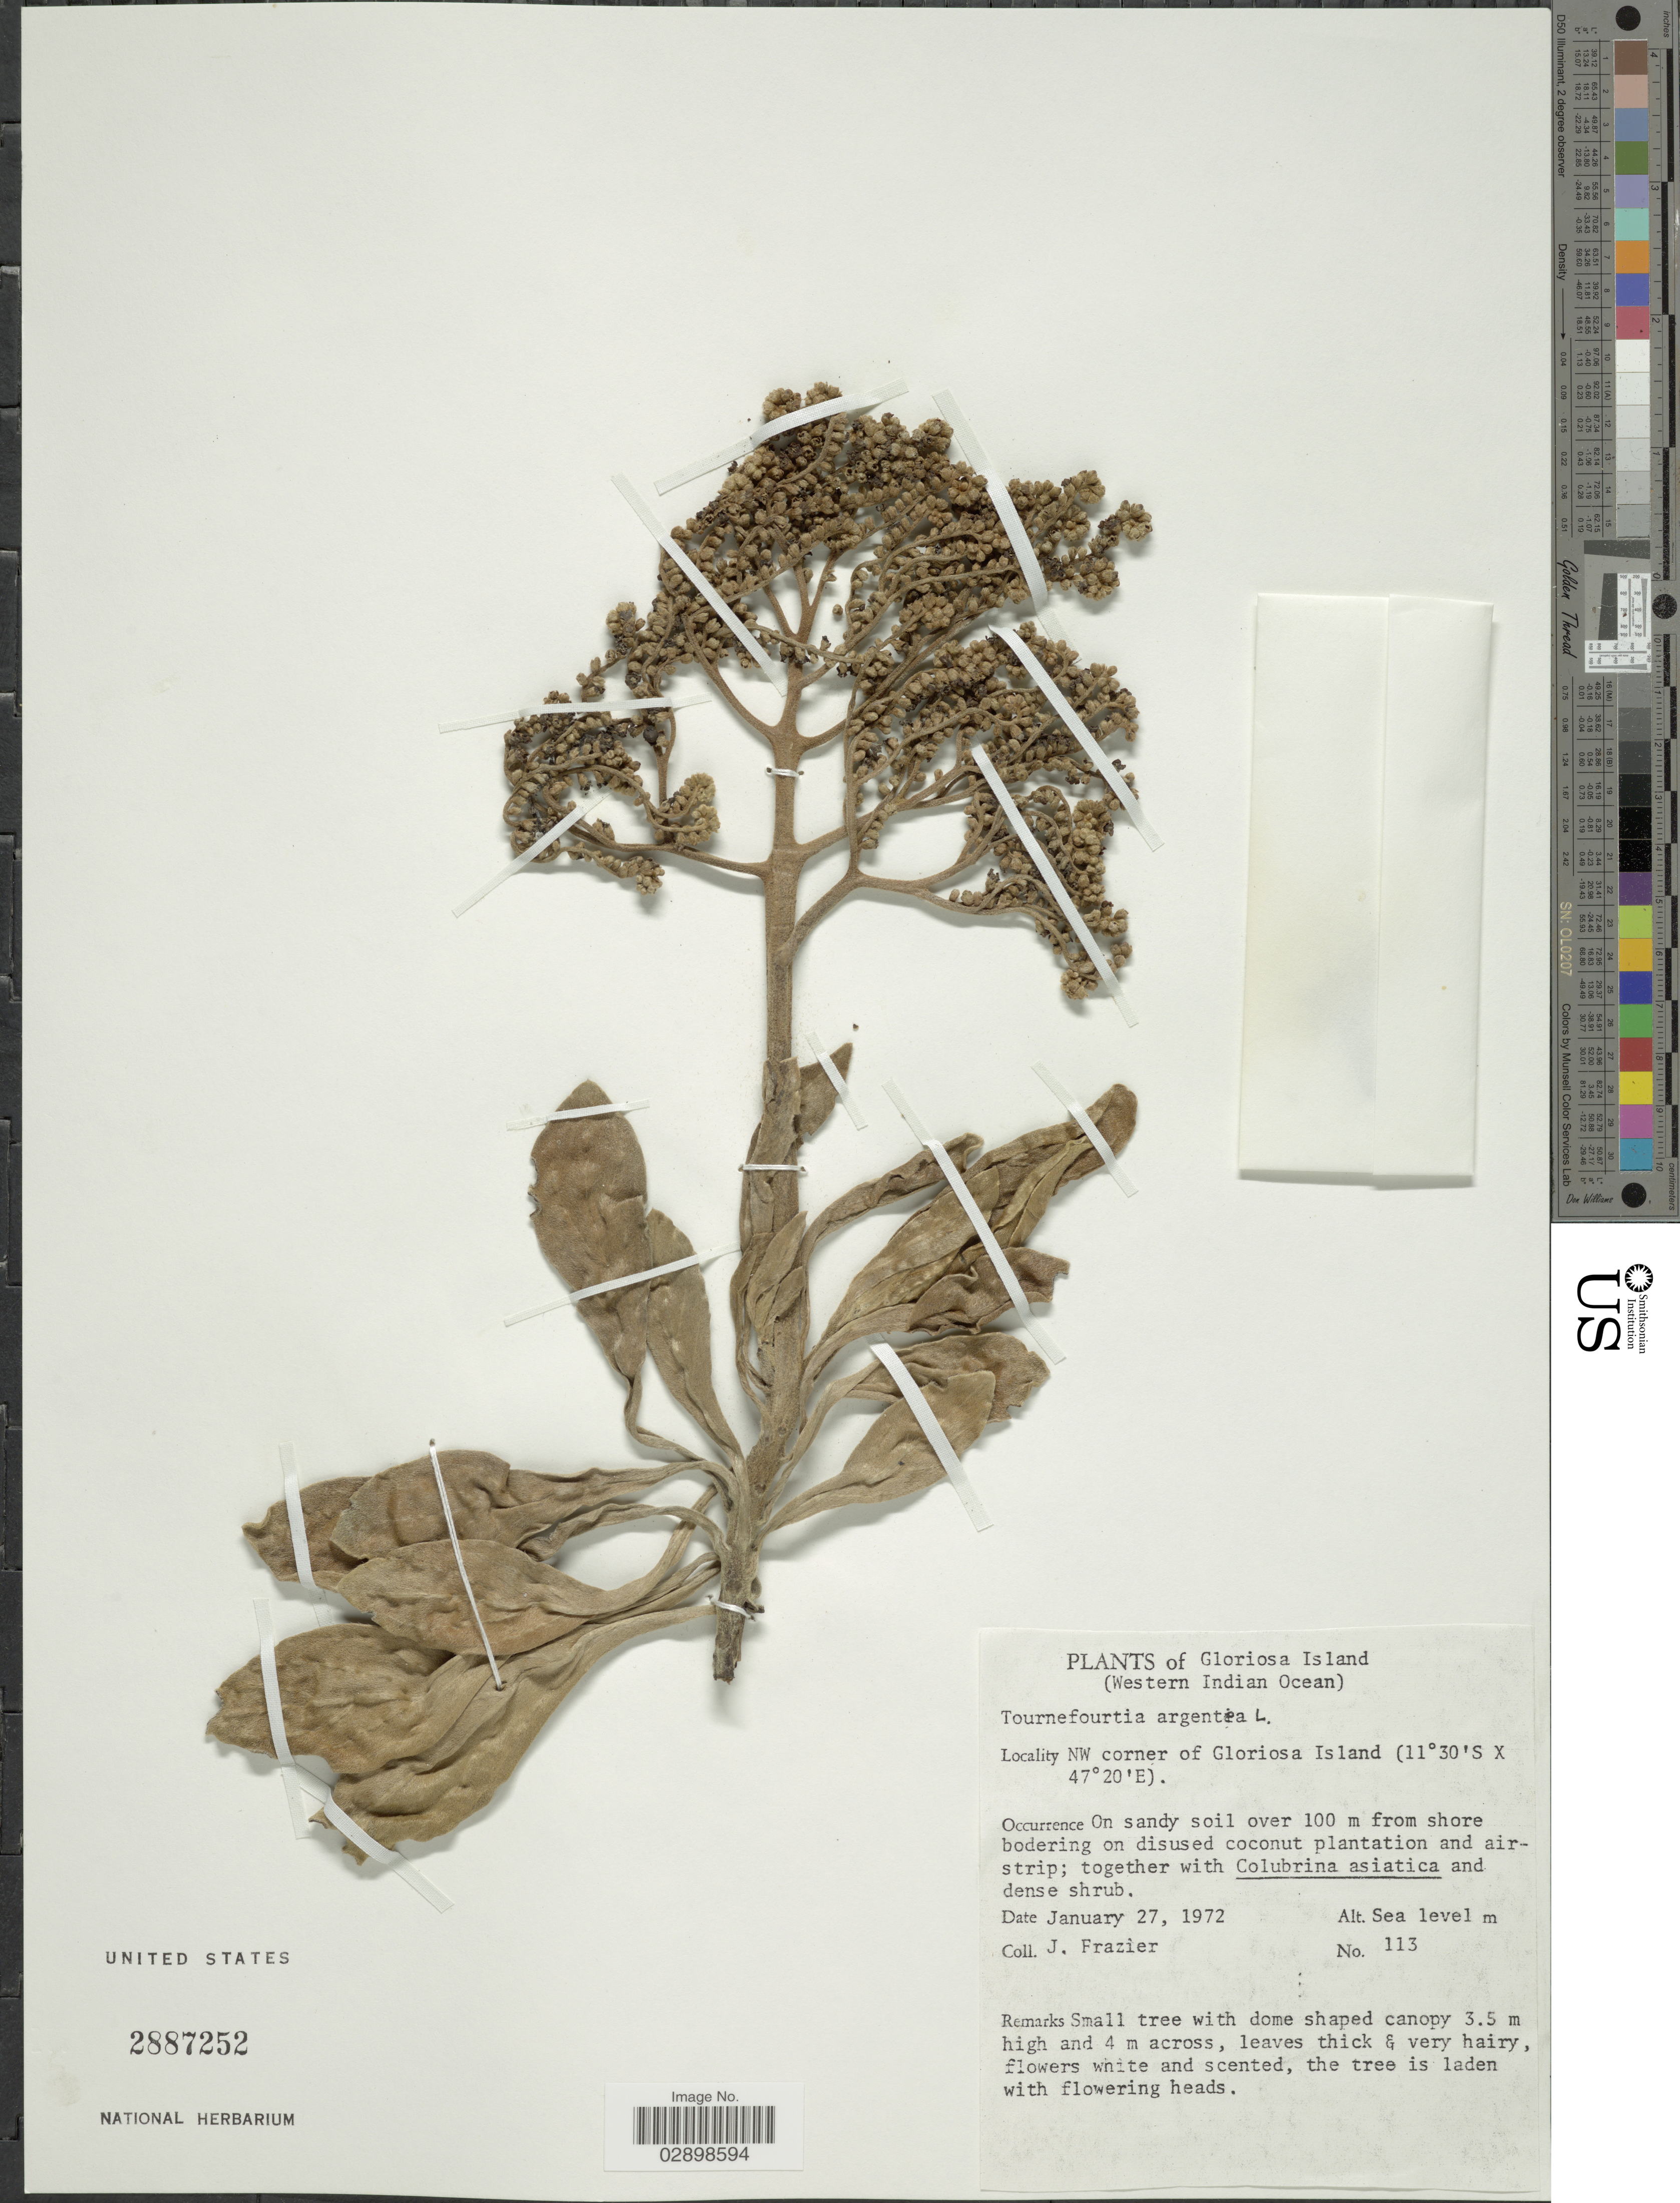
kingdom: Plantae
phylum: Tracheophyta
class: Magnoliopsida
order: Boraginales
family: Heliotropiaceae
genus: Tournefortia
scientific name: Tournefortia argentea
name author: L. f.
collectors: J. Frazier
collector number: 113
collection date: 1972-01-27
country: French Southern Territories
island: Île Glorieuse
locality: Île Glorieuse. (Western Indian Ocean). NW corner of Île Glorieuse.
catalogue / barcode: US 2887252